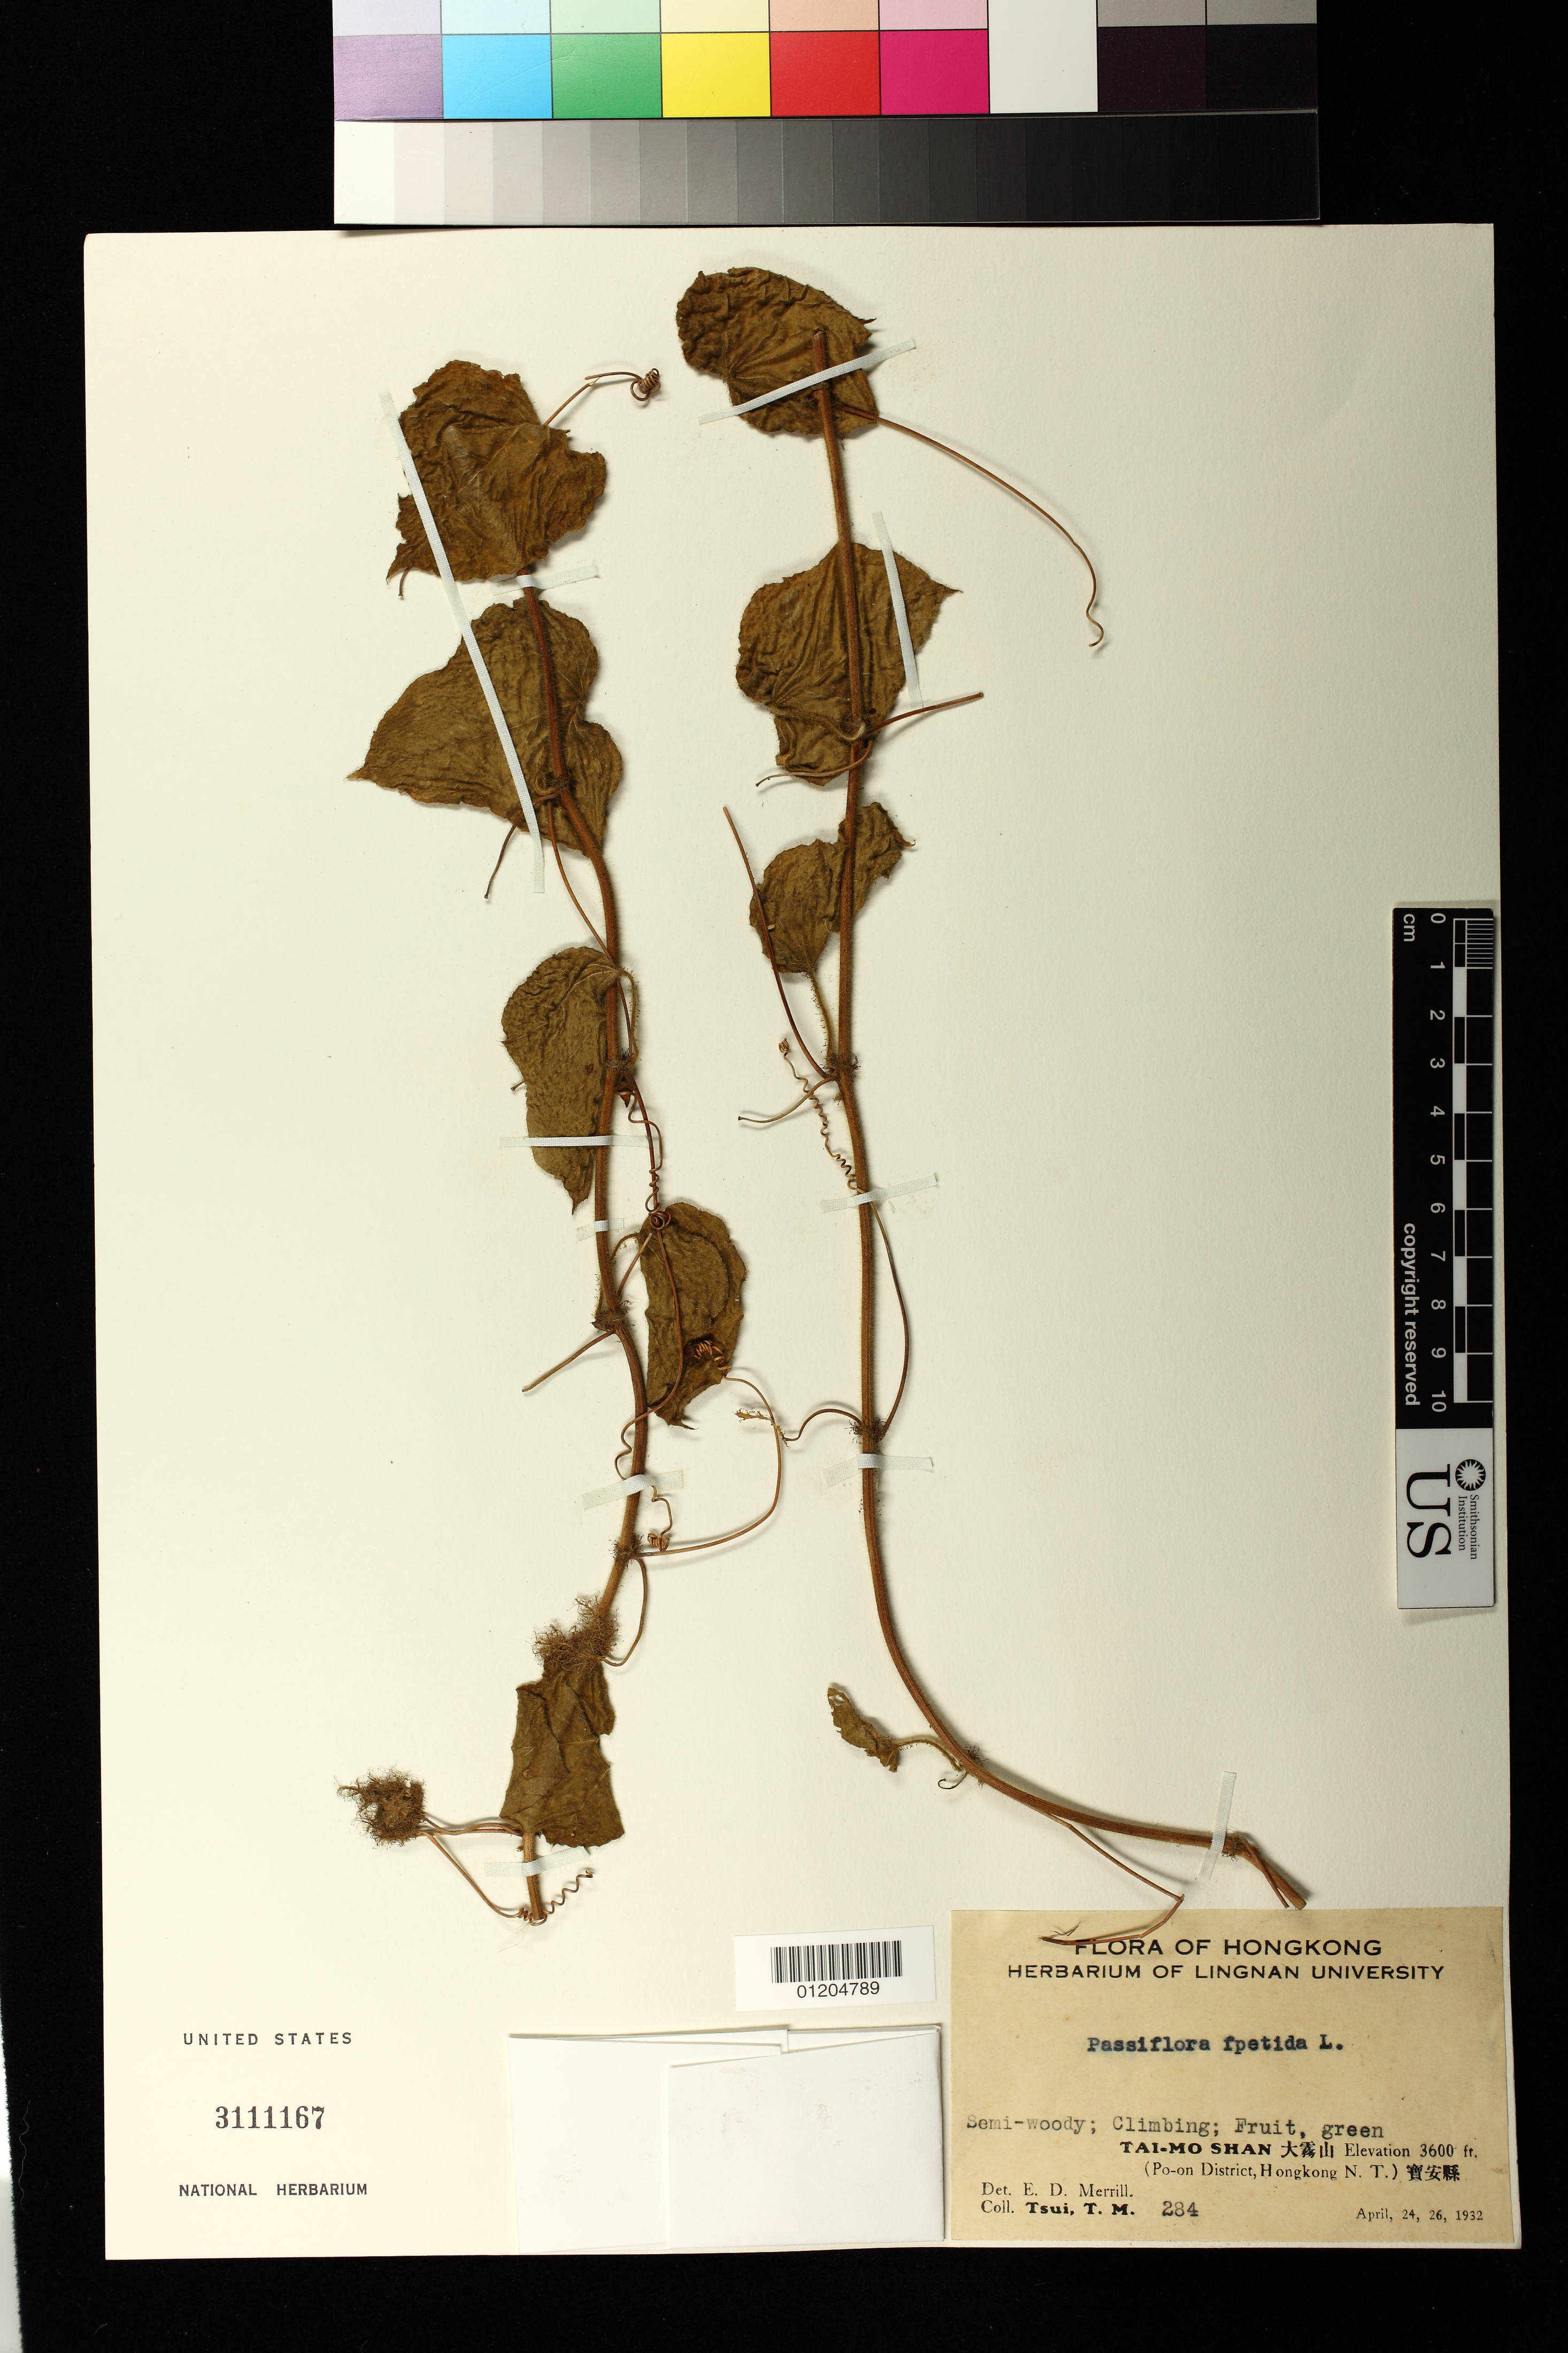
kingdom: Plantae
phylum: Tracheophyta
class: Magnoliopsida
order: Malpighiales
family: Passifloraceae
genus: Passiflora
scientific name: Passiflora foetida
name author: L.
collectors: T. Tsui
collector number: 284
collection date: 1932-04-24,1932-04-26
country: China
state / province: Hong Kong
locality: Tai-Mo Shan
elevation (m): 1097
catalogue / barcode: US 3111167